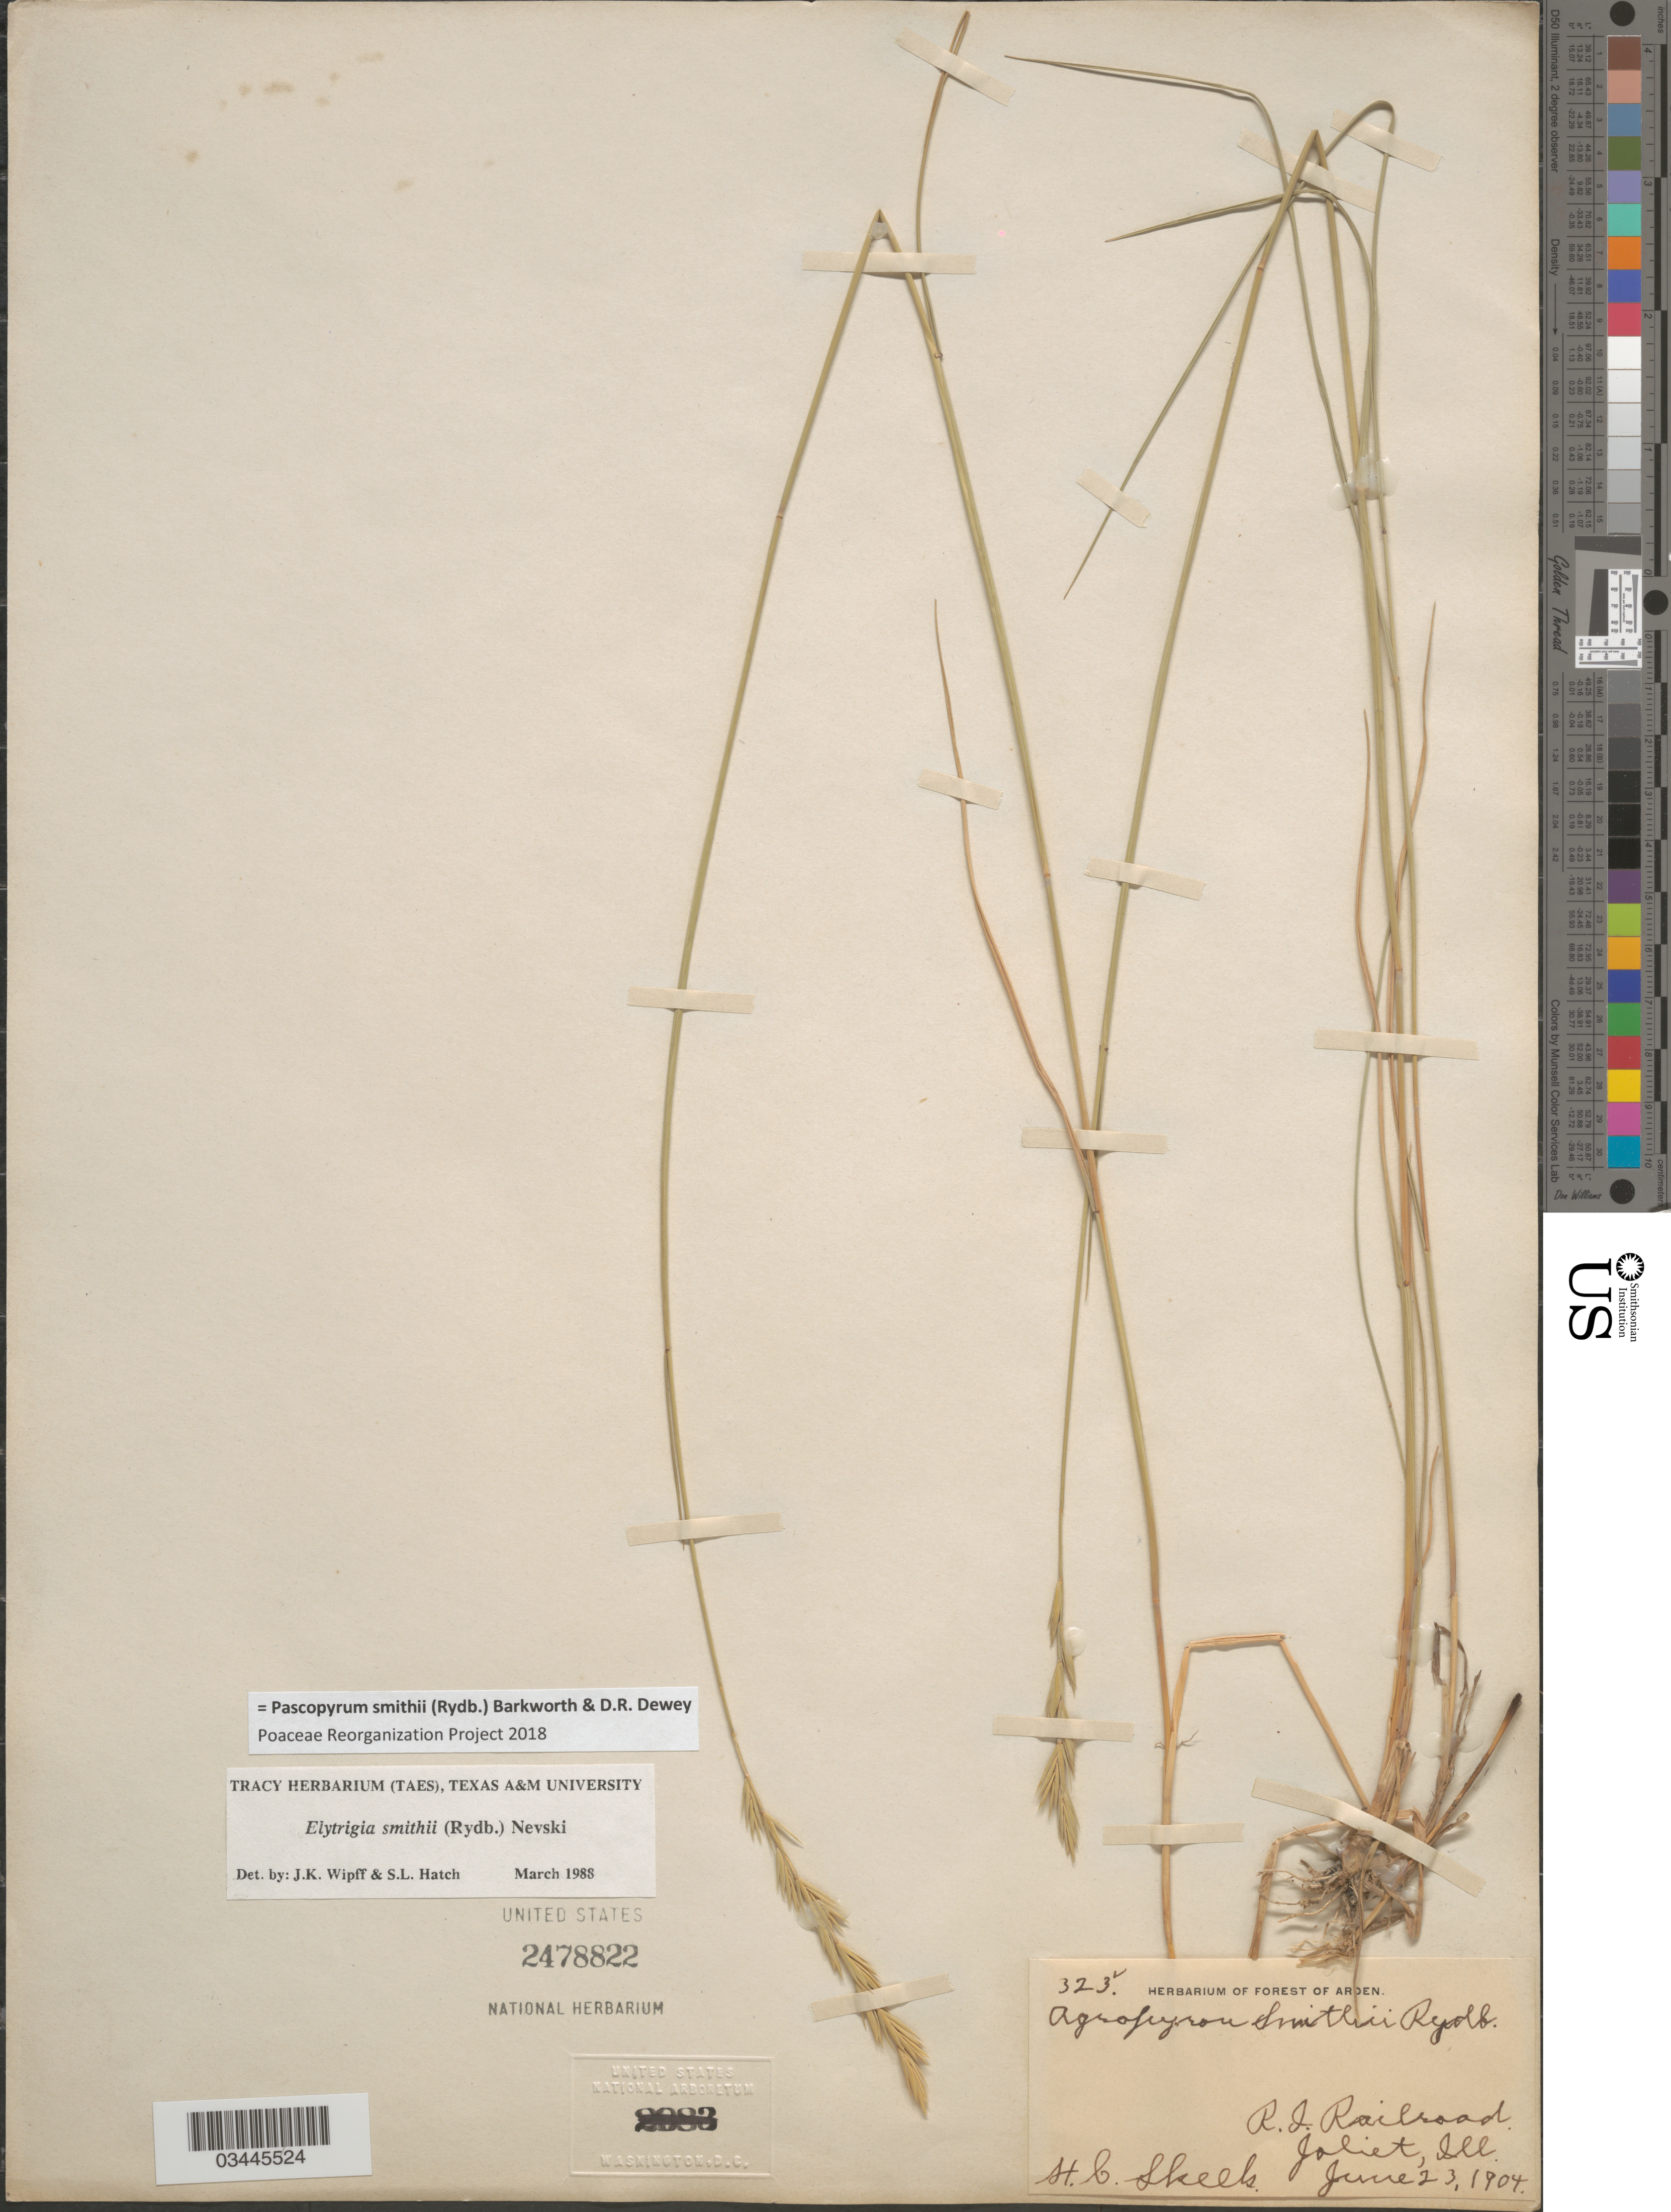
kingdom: Plantae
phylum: Tracheophyta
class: Liliopsida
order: Poales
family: Poaceae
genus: Pascopyrum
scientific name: Pascopyrum smithii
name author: (Rydb.) Barkworth & Dewey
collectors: H. Skeels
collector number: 323v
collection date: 1904-06-23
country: United States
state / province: Illinois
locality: R. I. Railroad. Joliet.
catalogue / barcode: US 2478822